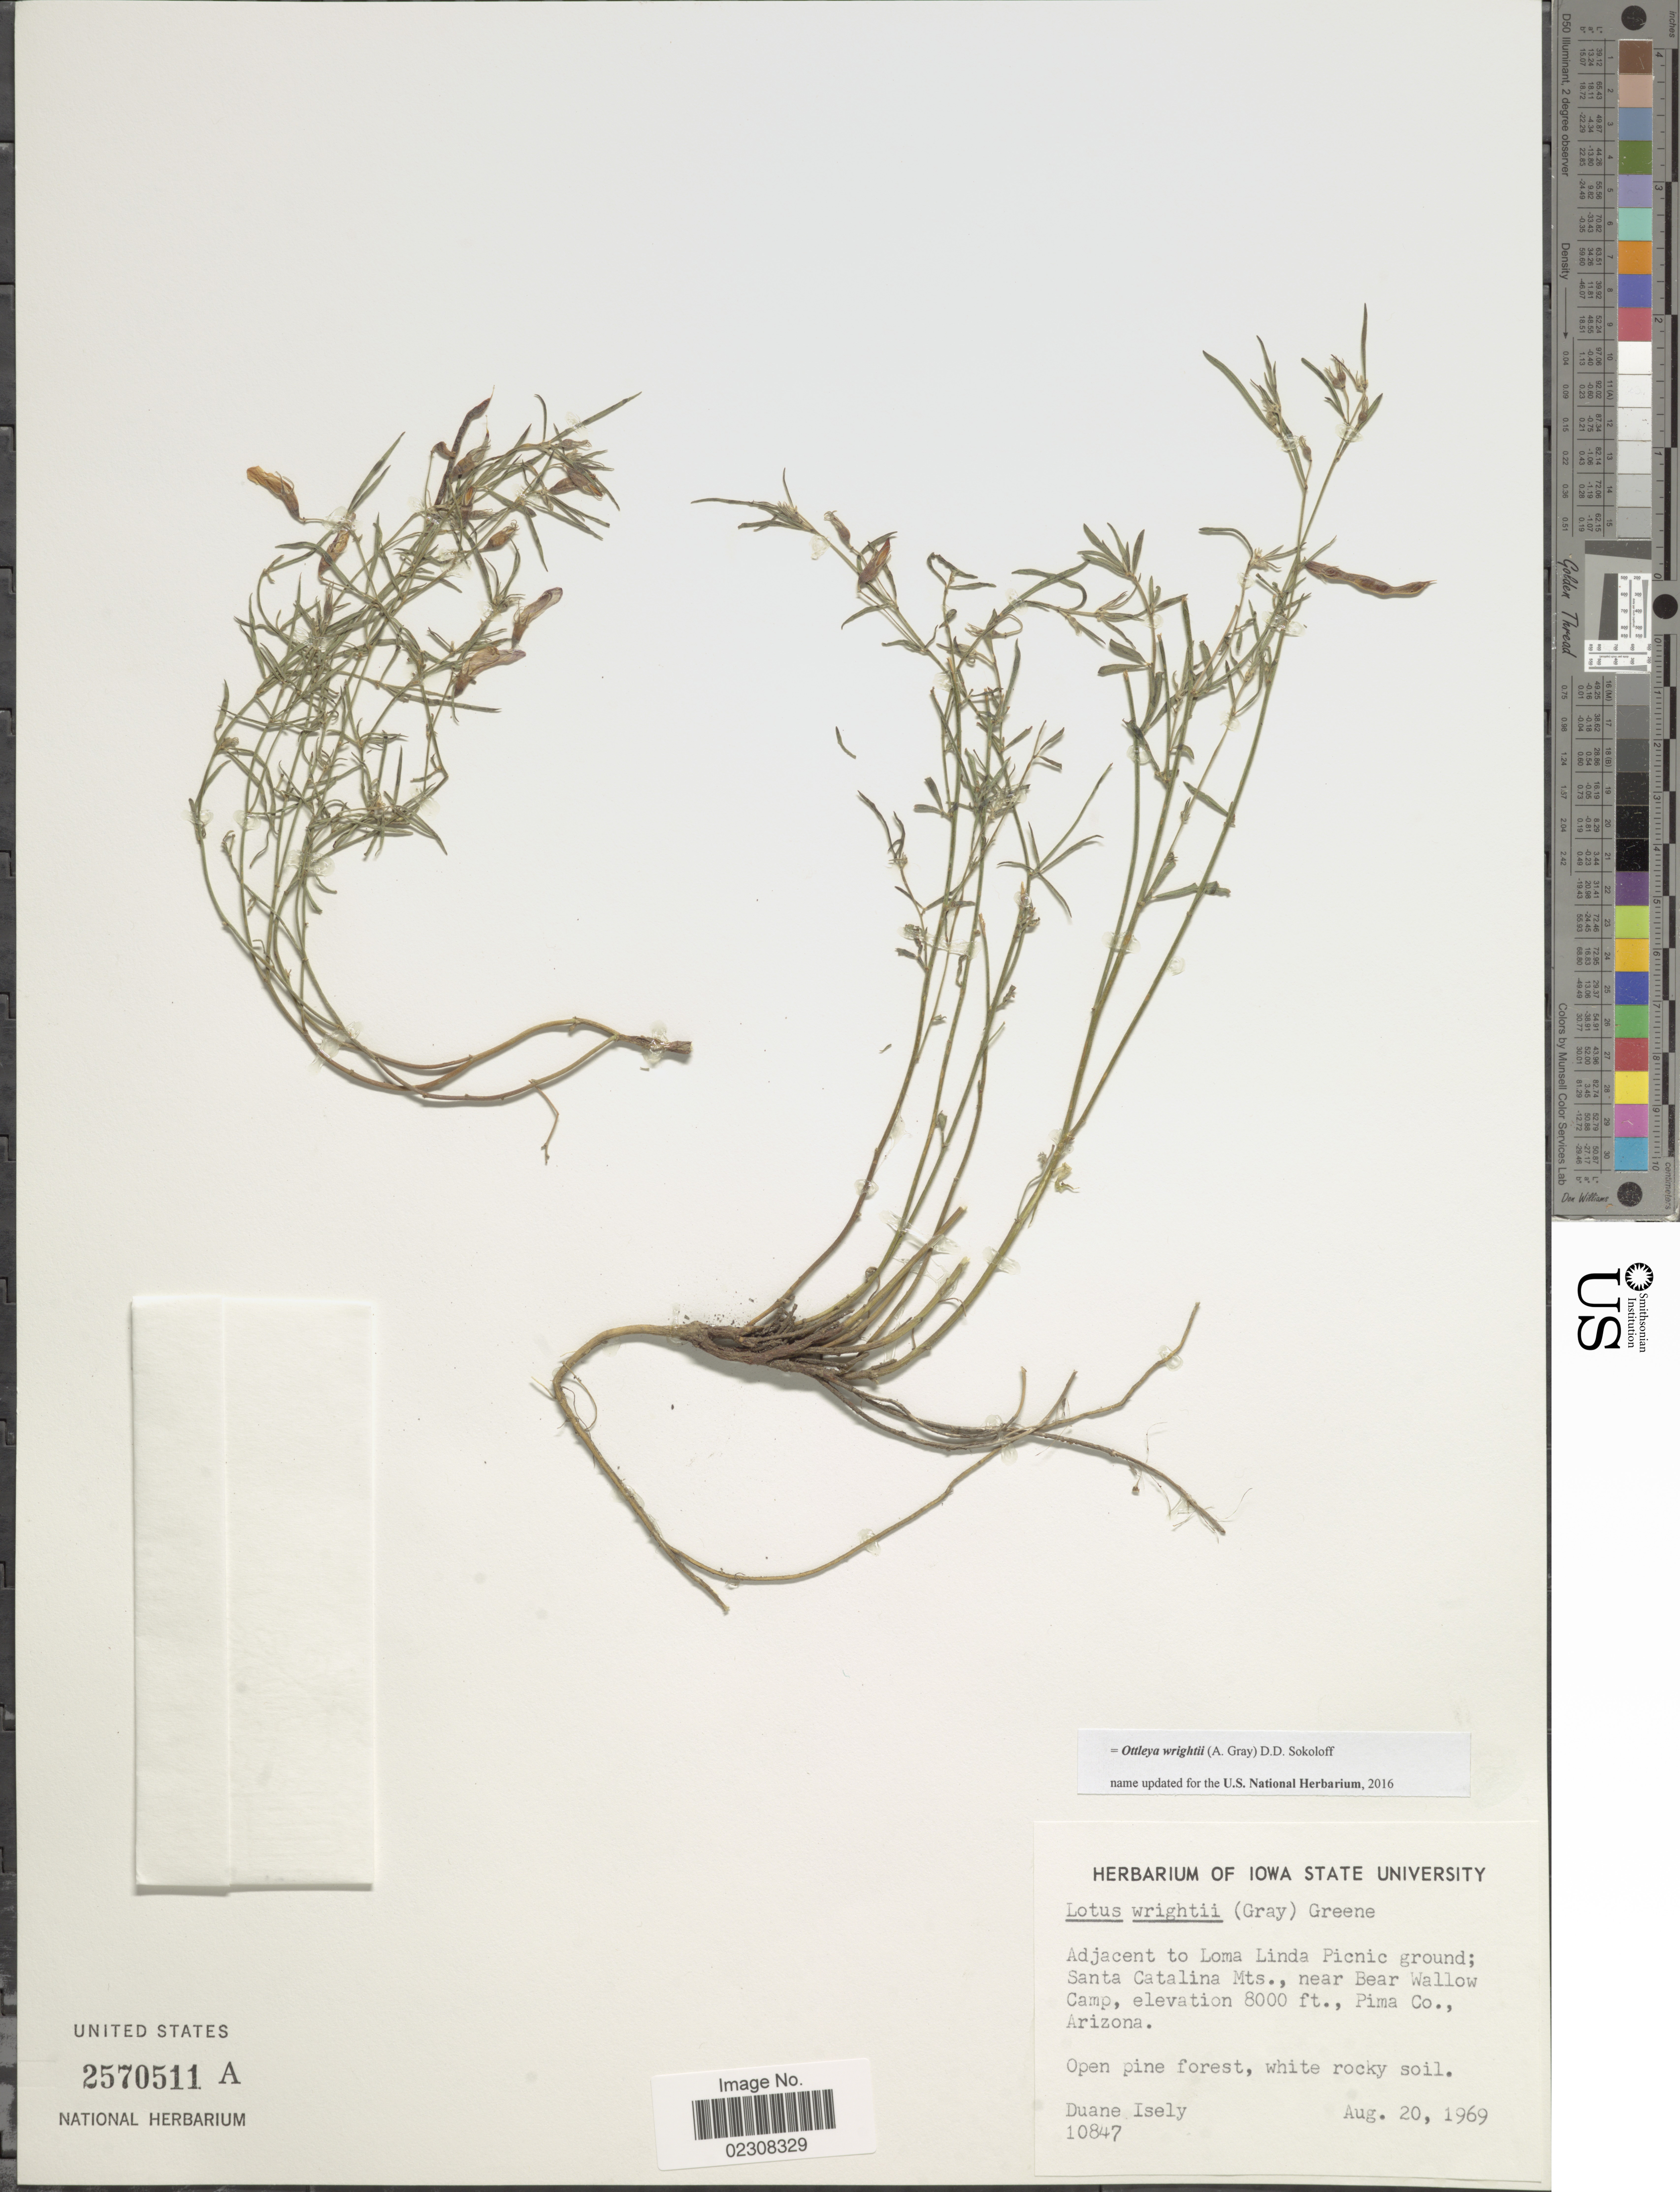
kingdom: Plantae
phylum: Tracheophyta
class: Magnoliopsida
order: Fabales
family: Fabaceae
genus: Ottleya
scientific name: Ottleya wrightii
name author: (A. Gray) D.D. Sokoloff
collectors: D. Isely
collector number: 10847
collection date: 1969-08-20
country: United States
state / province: Arizona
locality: Adjacent to Loma Linda Picnic ground; Santa Catalina Mts., near Bear Wallow Camp., Pima Co, Open pine forest, white rocky soil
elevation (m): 2438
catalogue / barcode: US 2570511A